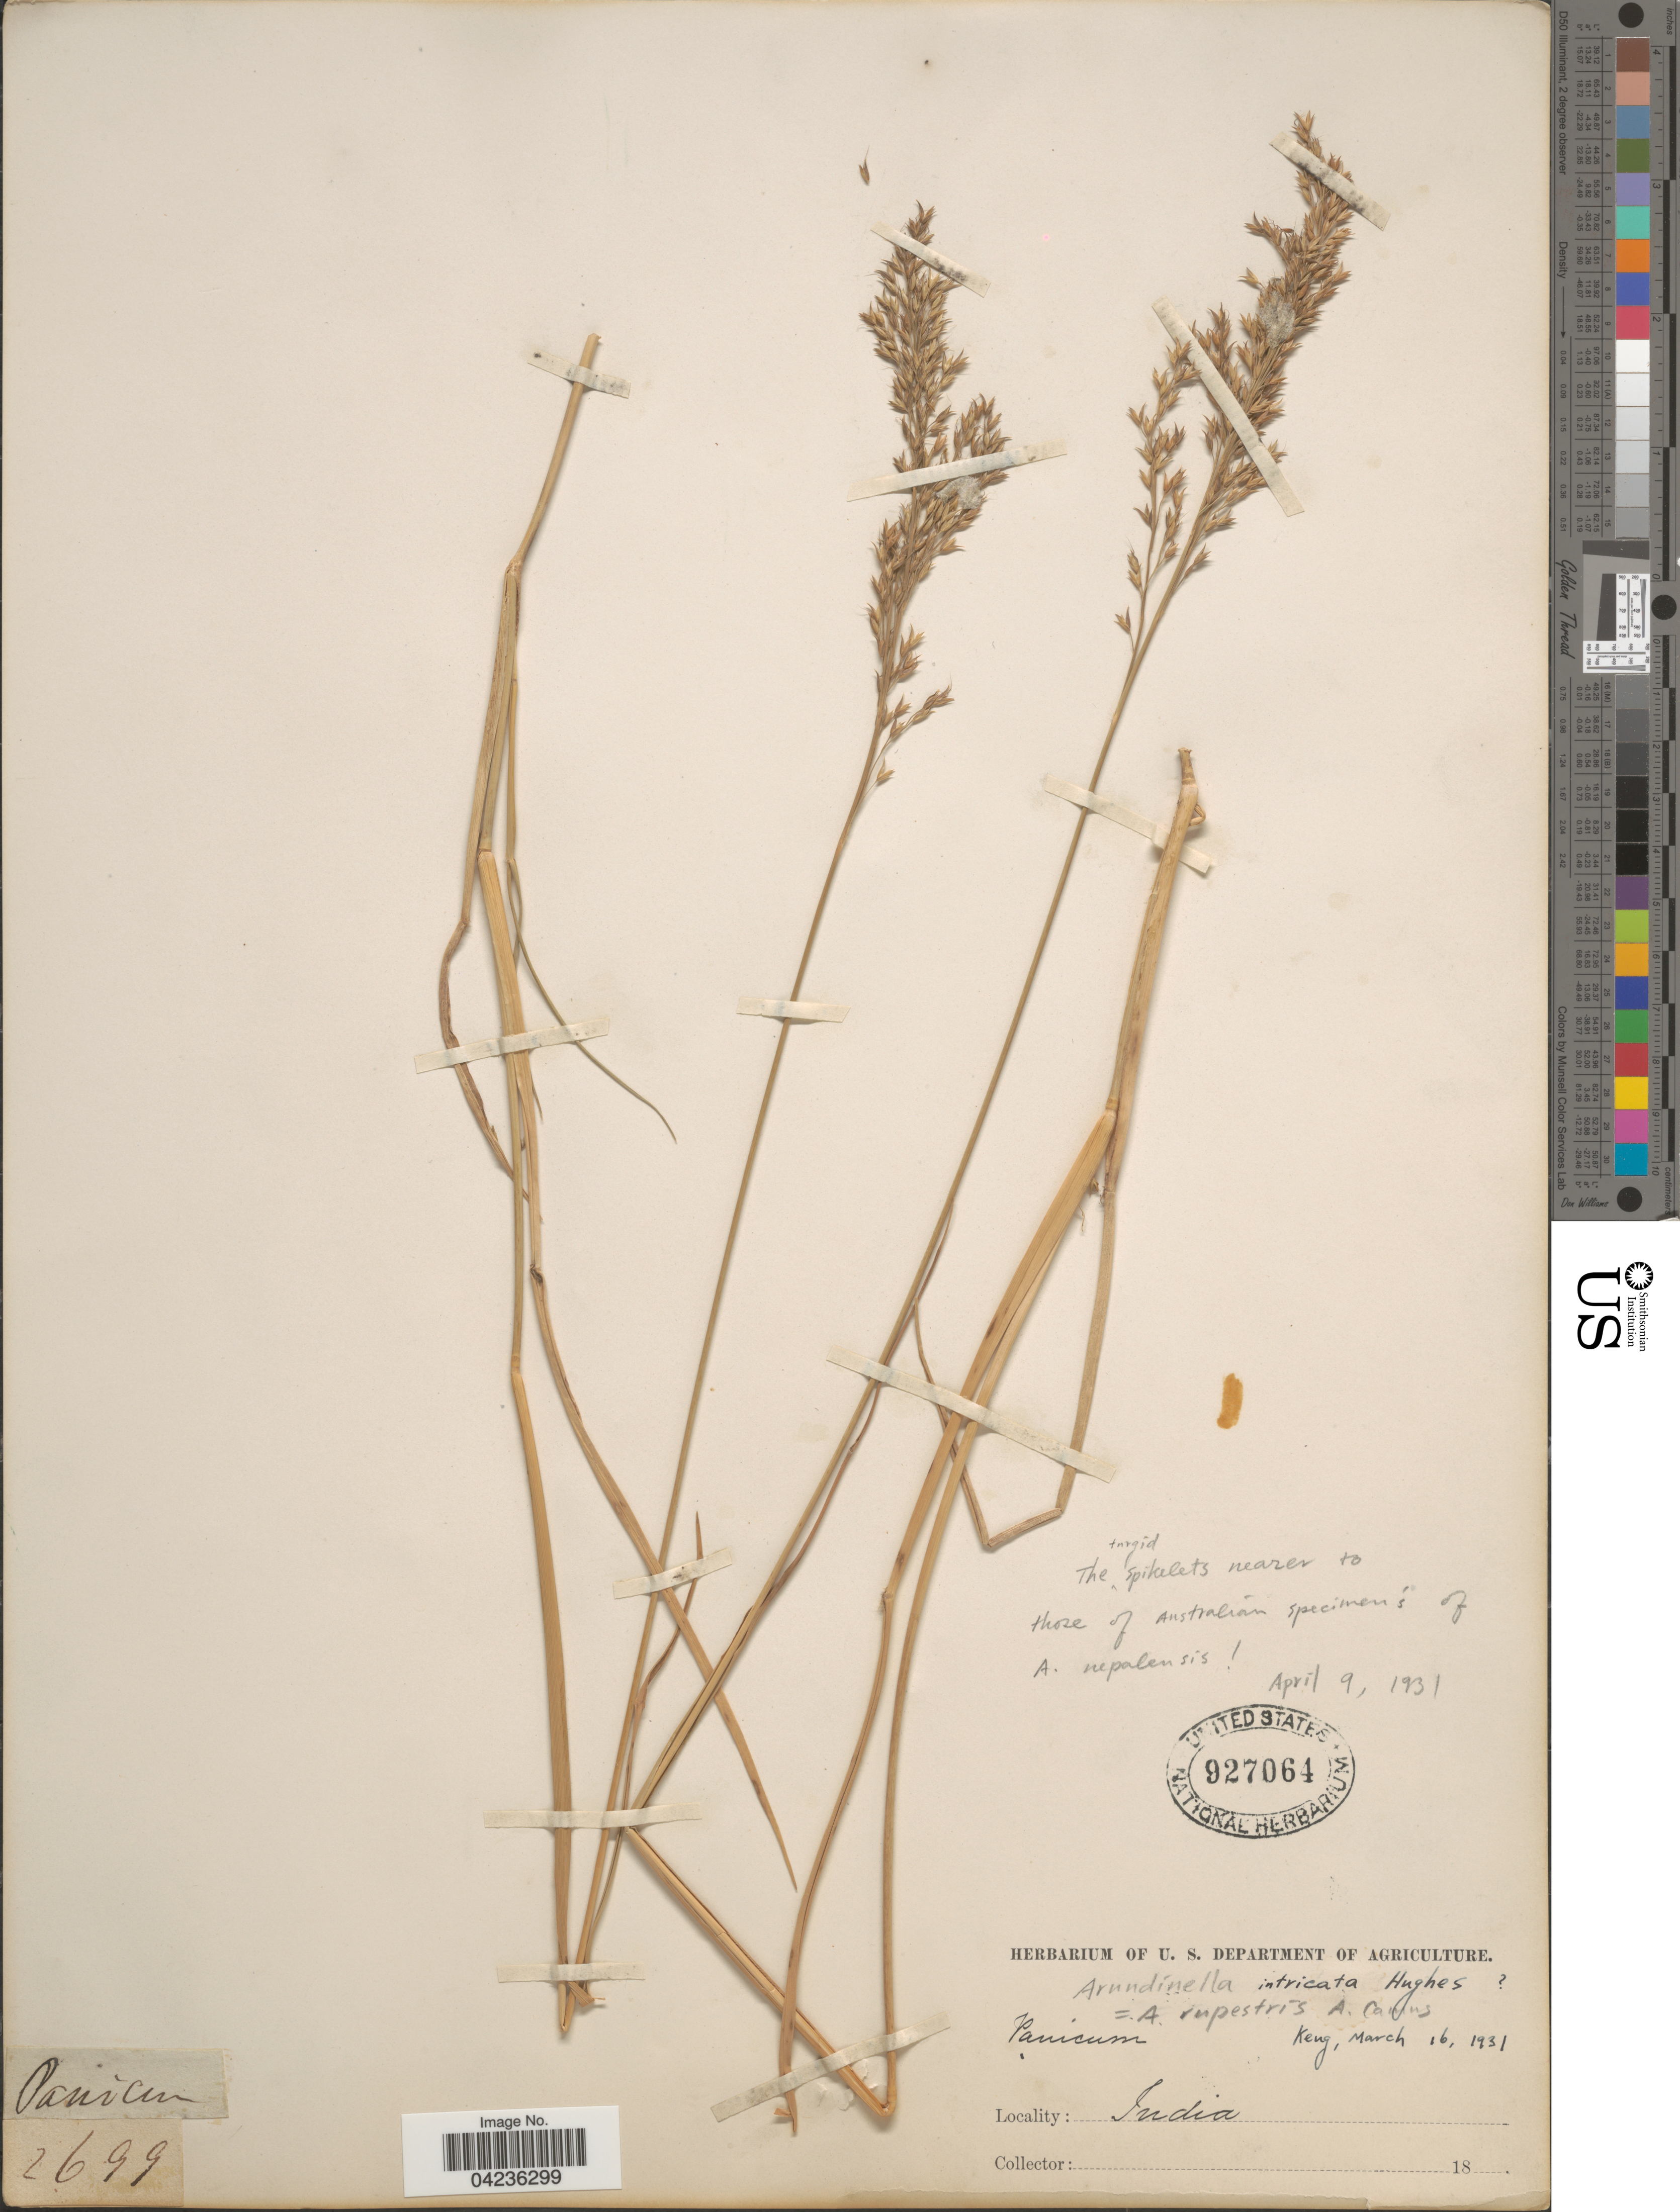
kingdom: Plantae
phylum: Tracheophyta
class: Liliopsida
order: Poales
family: Poaceae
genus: Arundinella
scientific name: Arundinella sp.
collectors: -- Keng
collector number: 2699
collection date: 1931-03-16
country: India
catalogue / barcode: US 927064